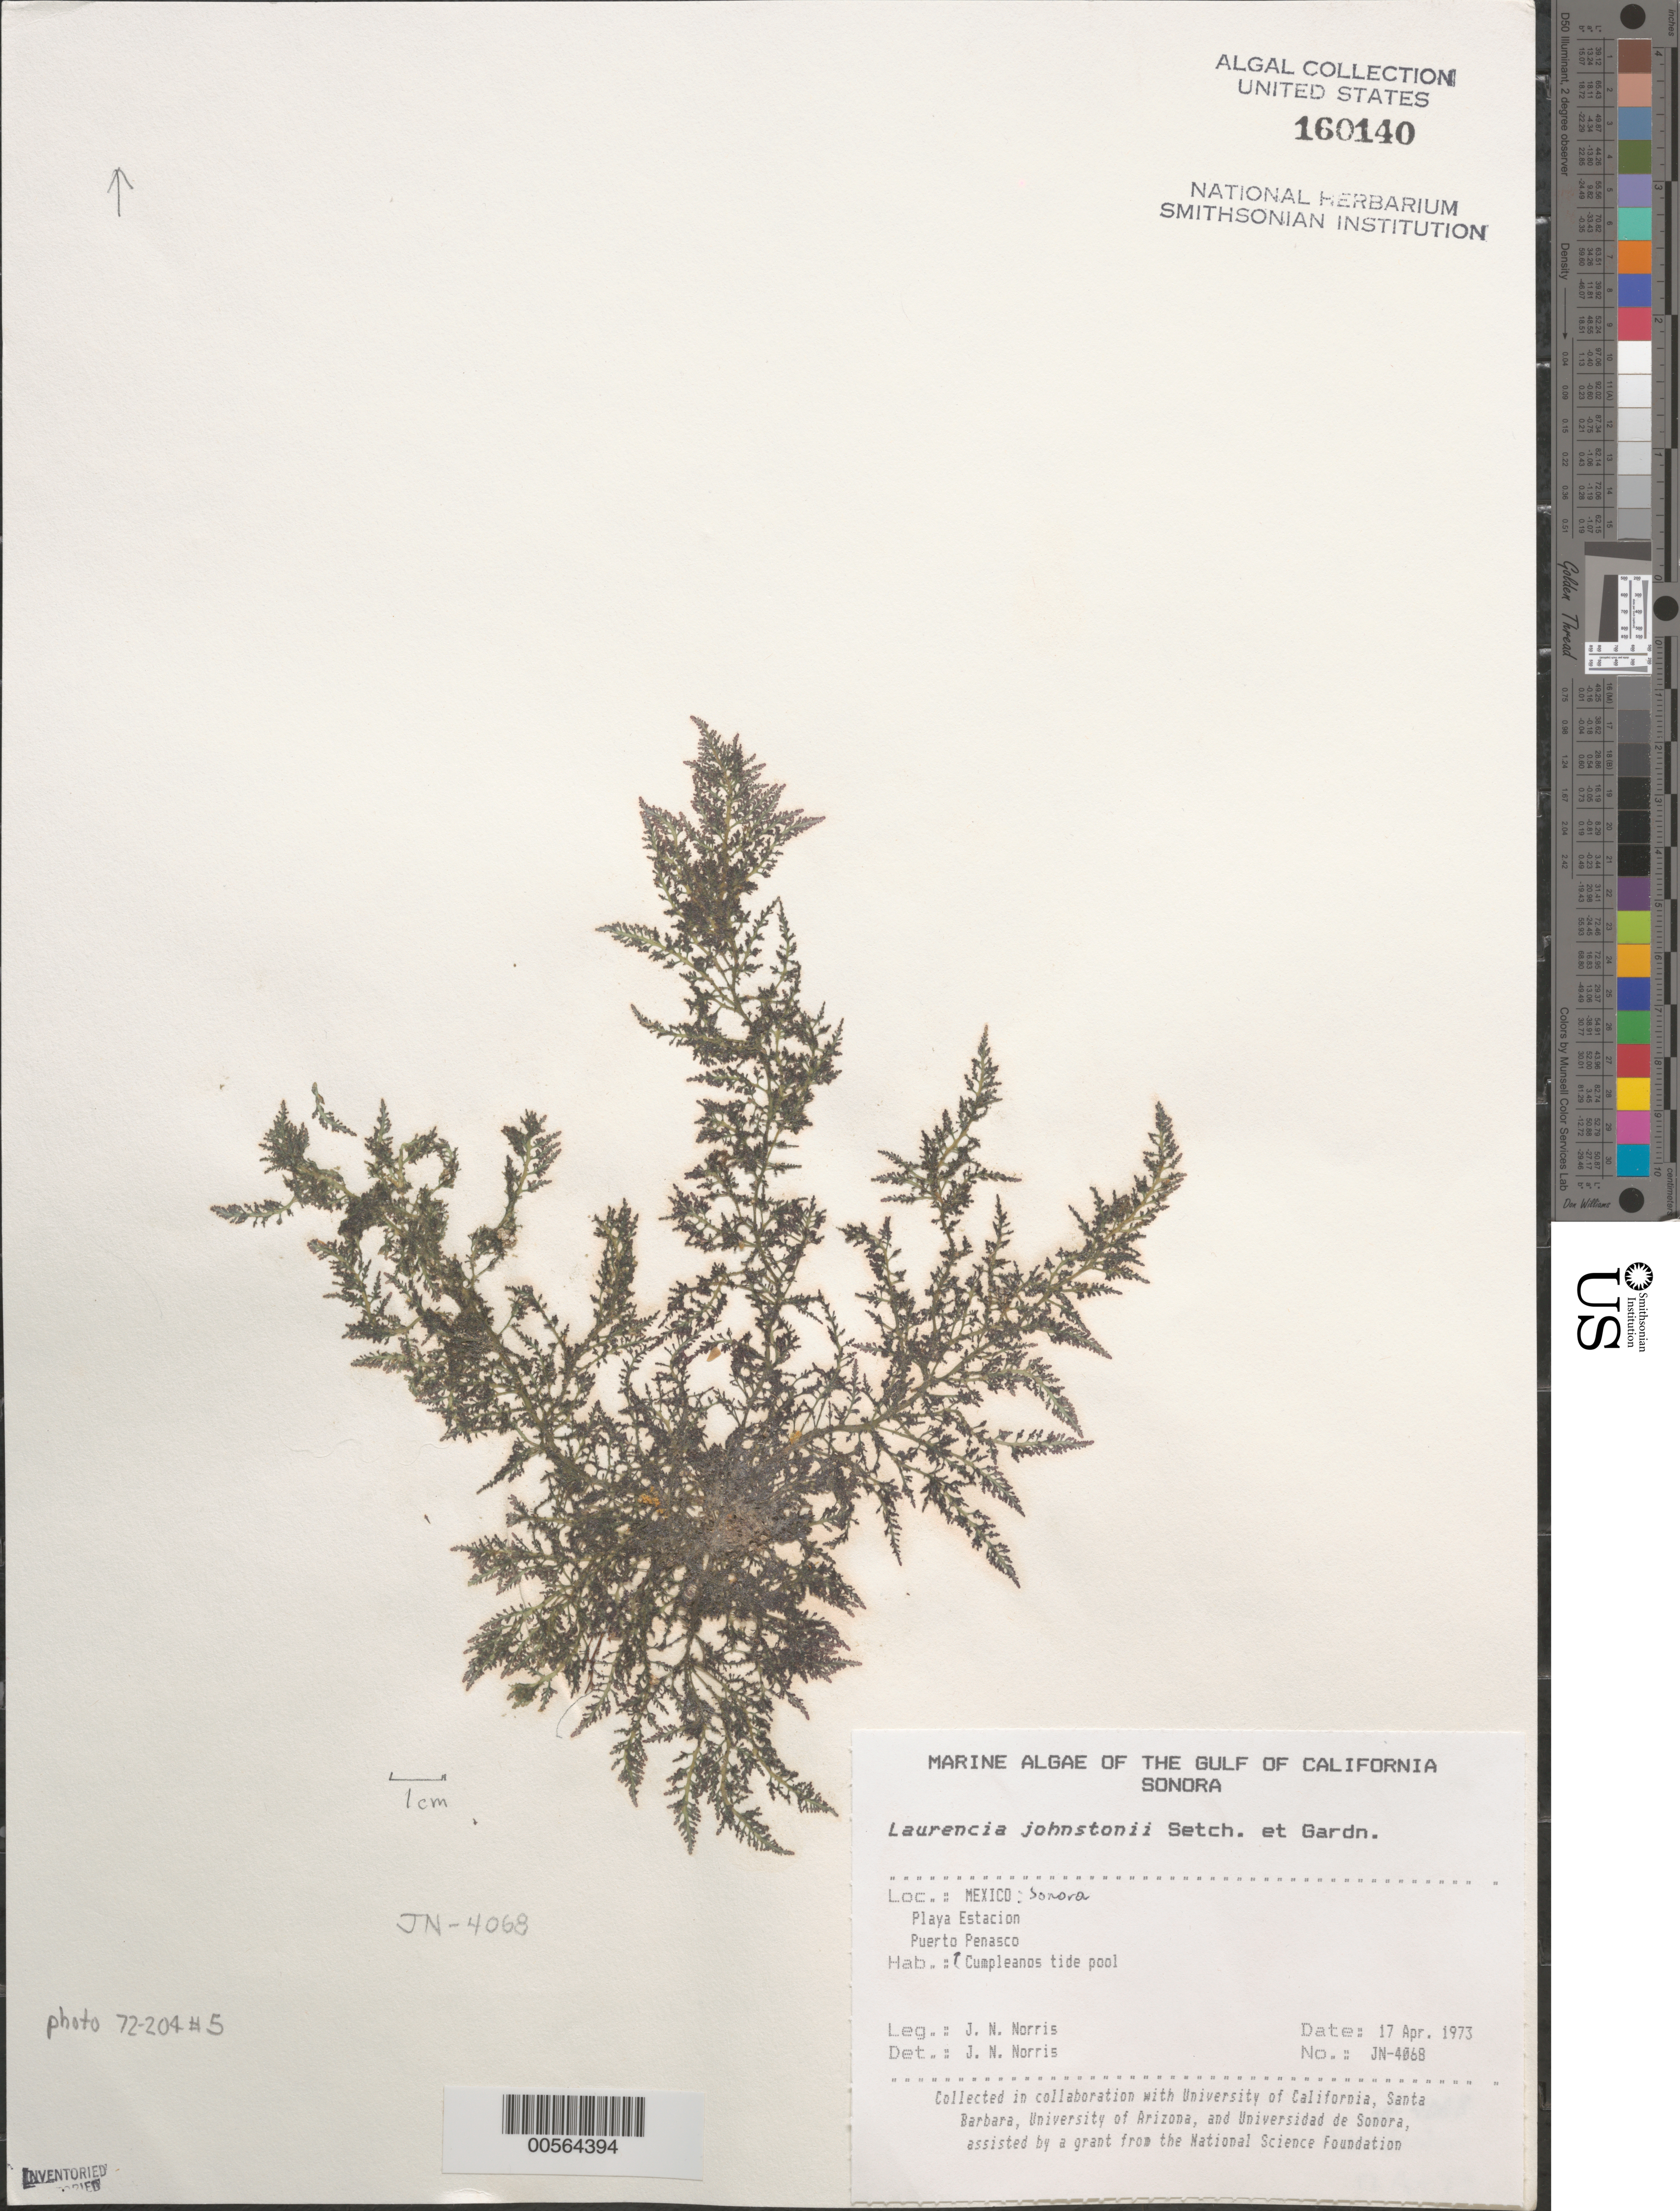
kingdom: Plantae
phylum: Rhodophyta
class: Florideophyceae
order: Ceramiales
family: Rhodomelaceae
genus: Laurencia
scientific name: Laurencia johnstonii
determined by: Norris, James N.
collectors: J. N. Norris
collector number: JN-4068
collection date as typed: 17 Apr 1973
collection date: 1973-04-17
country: Mexico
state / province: Sonora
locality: Playa Estacion, Puerto Penasco, Cumpleanos tide pool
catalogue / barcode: US 160140